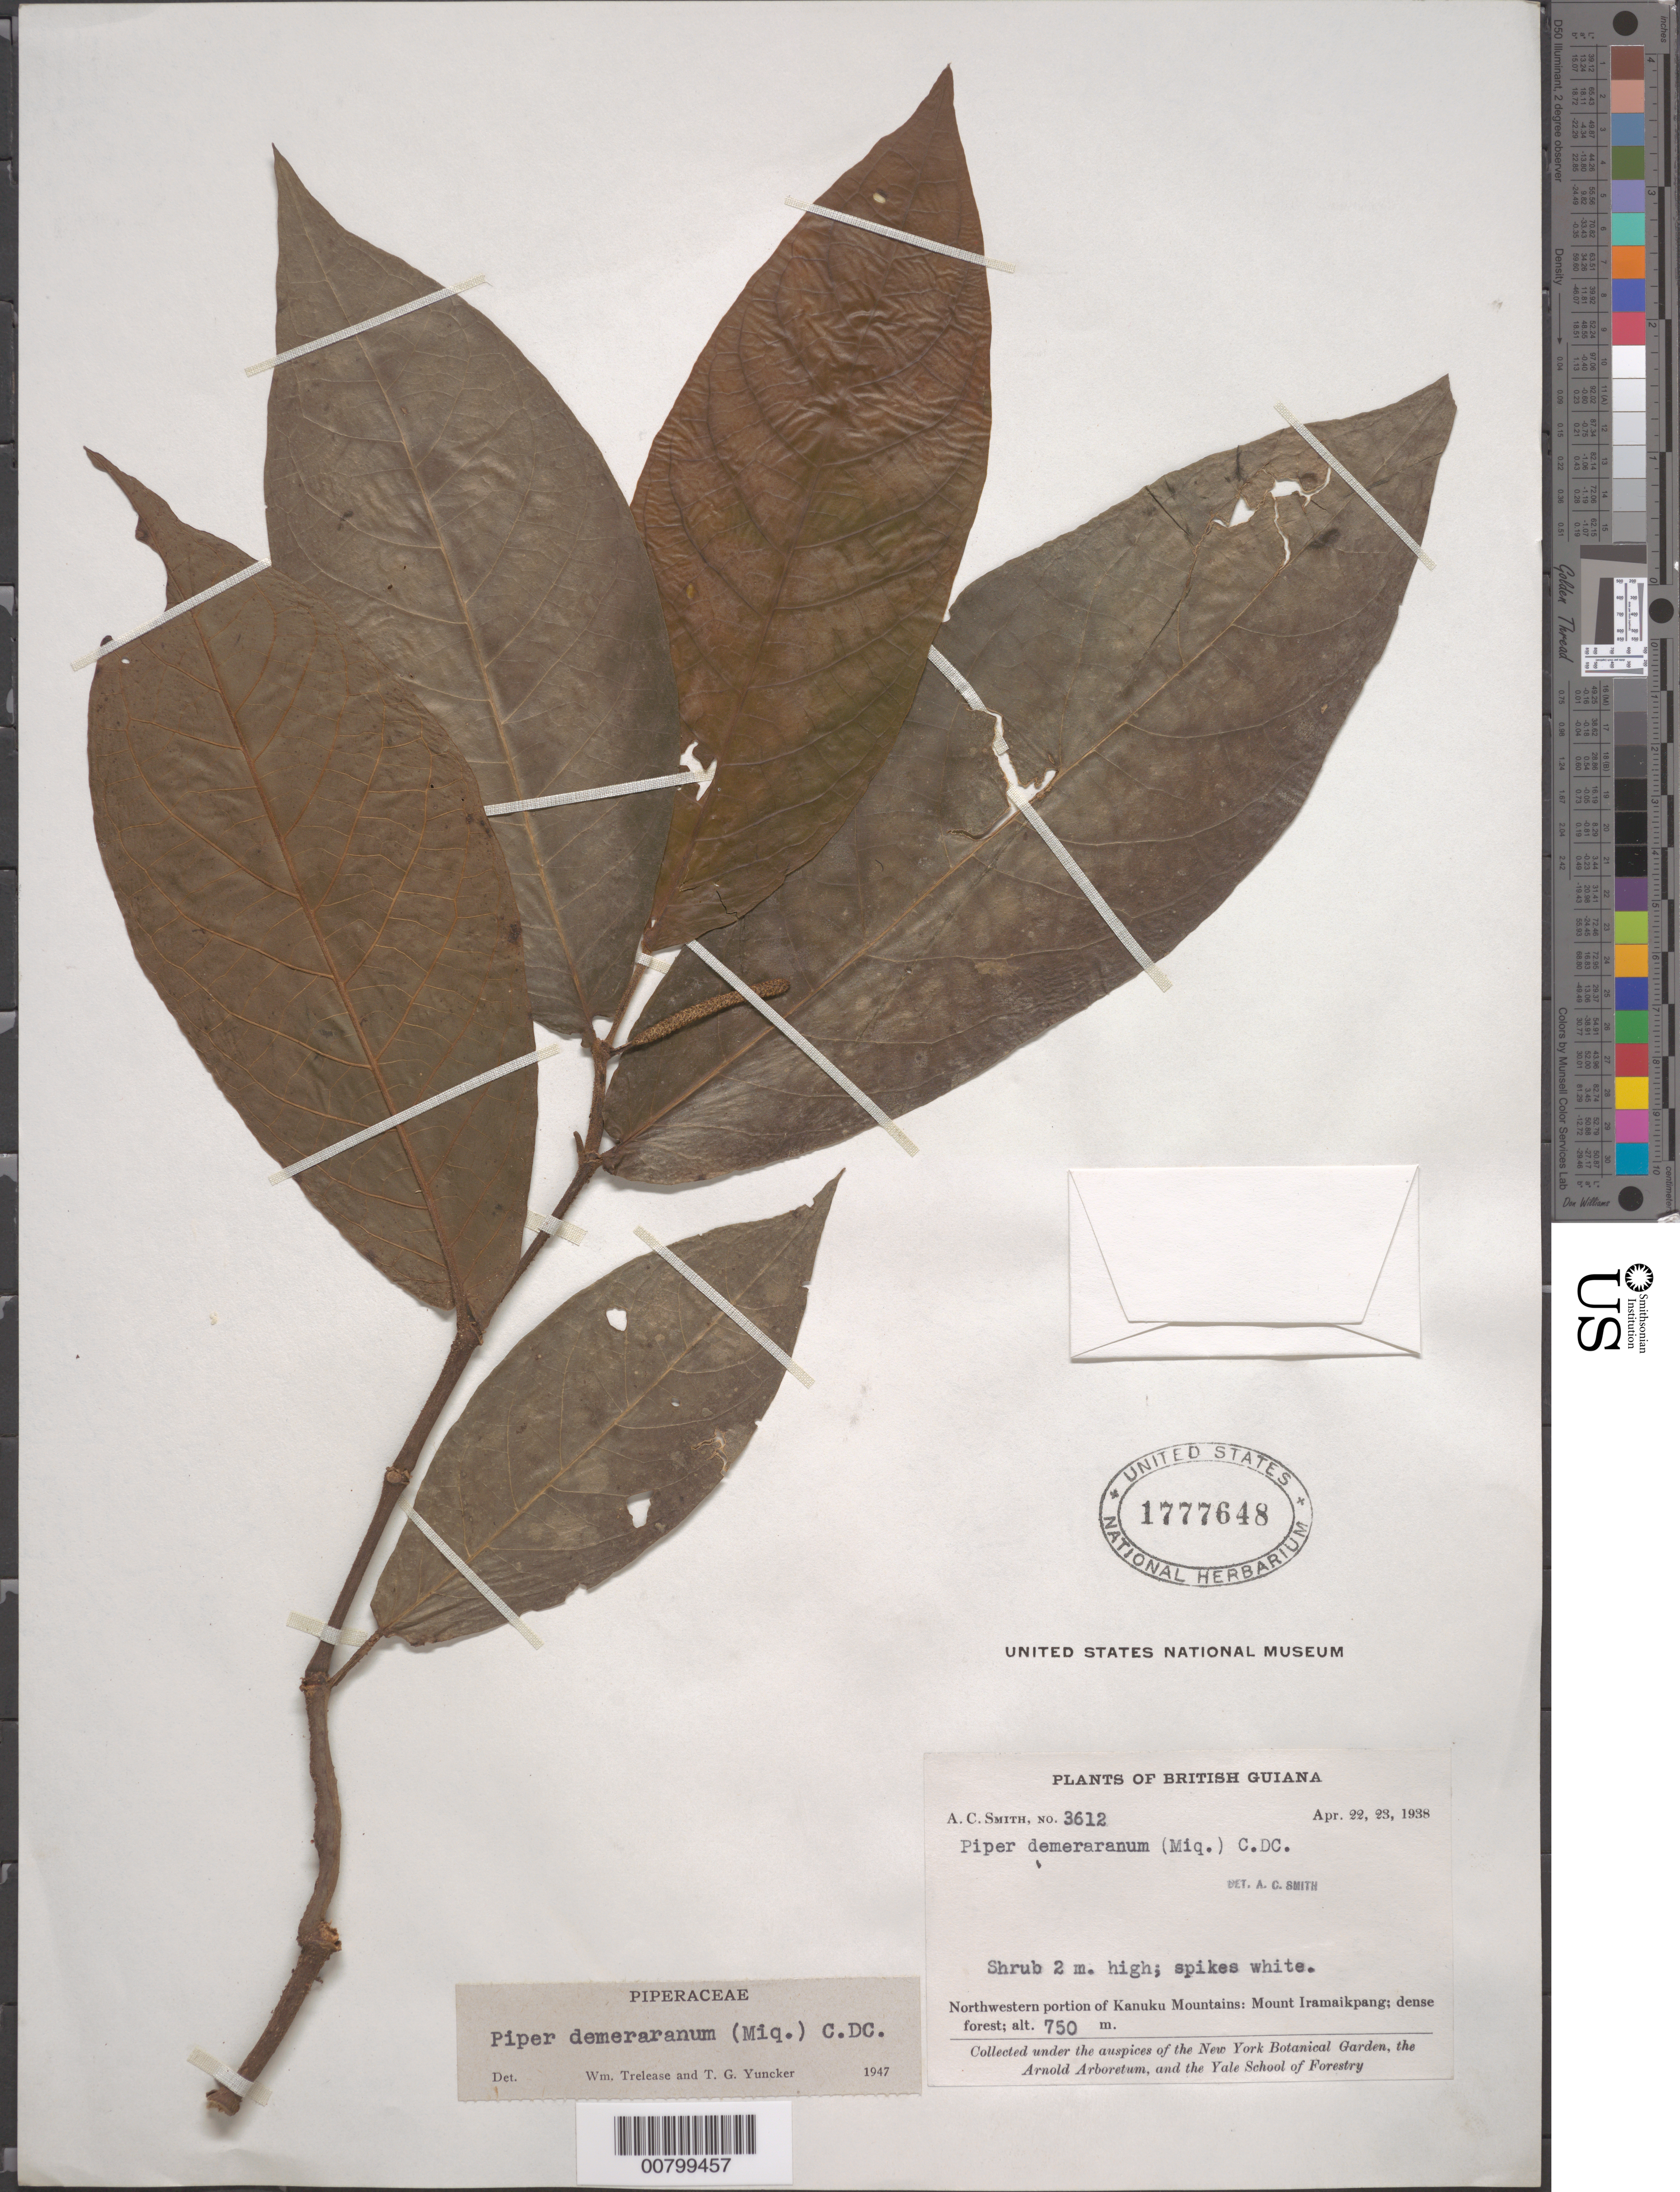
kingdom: Plantae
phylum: Tracheophyta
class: Magnoliopsida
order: Piperales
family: Piperaceae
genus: Piper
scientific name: Piper demeraranum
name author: (Miq.) C. DC.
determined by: Trelease, W.; Yuncker, T. G.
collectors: A. C. Smith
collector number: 3612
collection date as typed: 22-Apr-38 to 23-Apr-38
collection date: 1938-04-22/1938-04-23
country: Guyana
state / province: U. Takutu-U. Essequibo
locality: Kanuku Mts., NW portion; Mount Iramaikpang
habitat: Dense forest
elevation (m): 750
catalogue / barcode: US 1777648